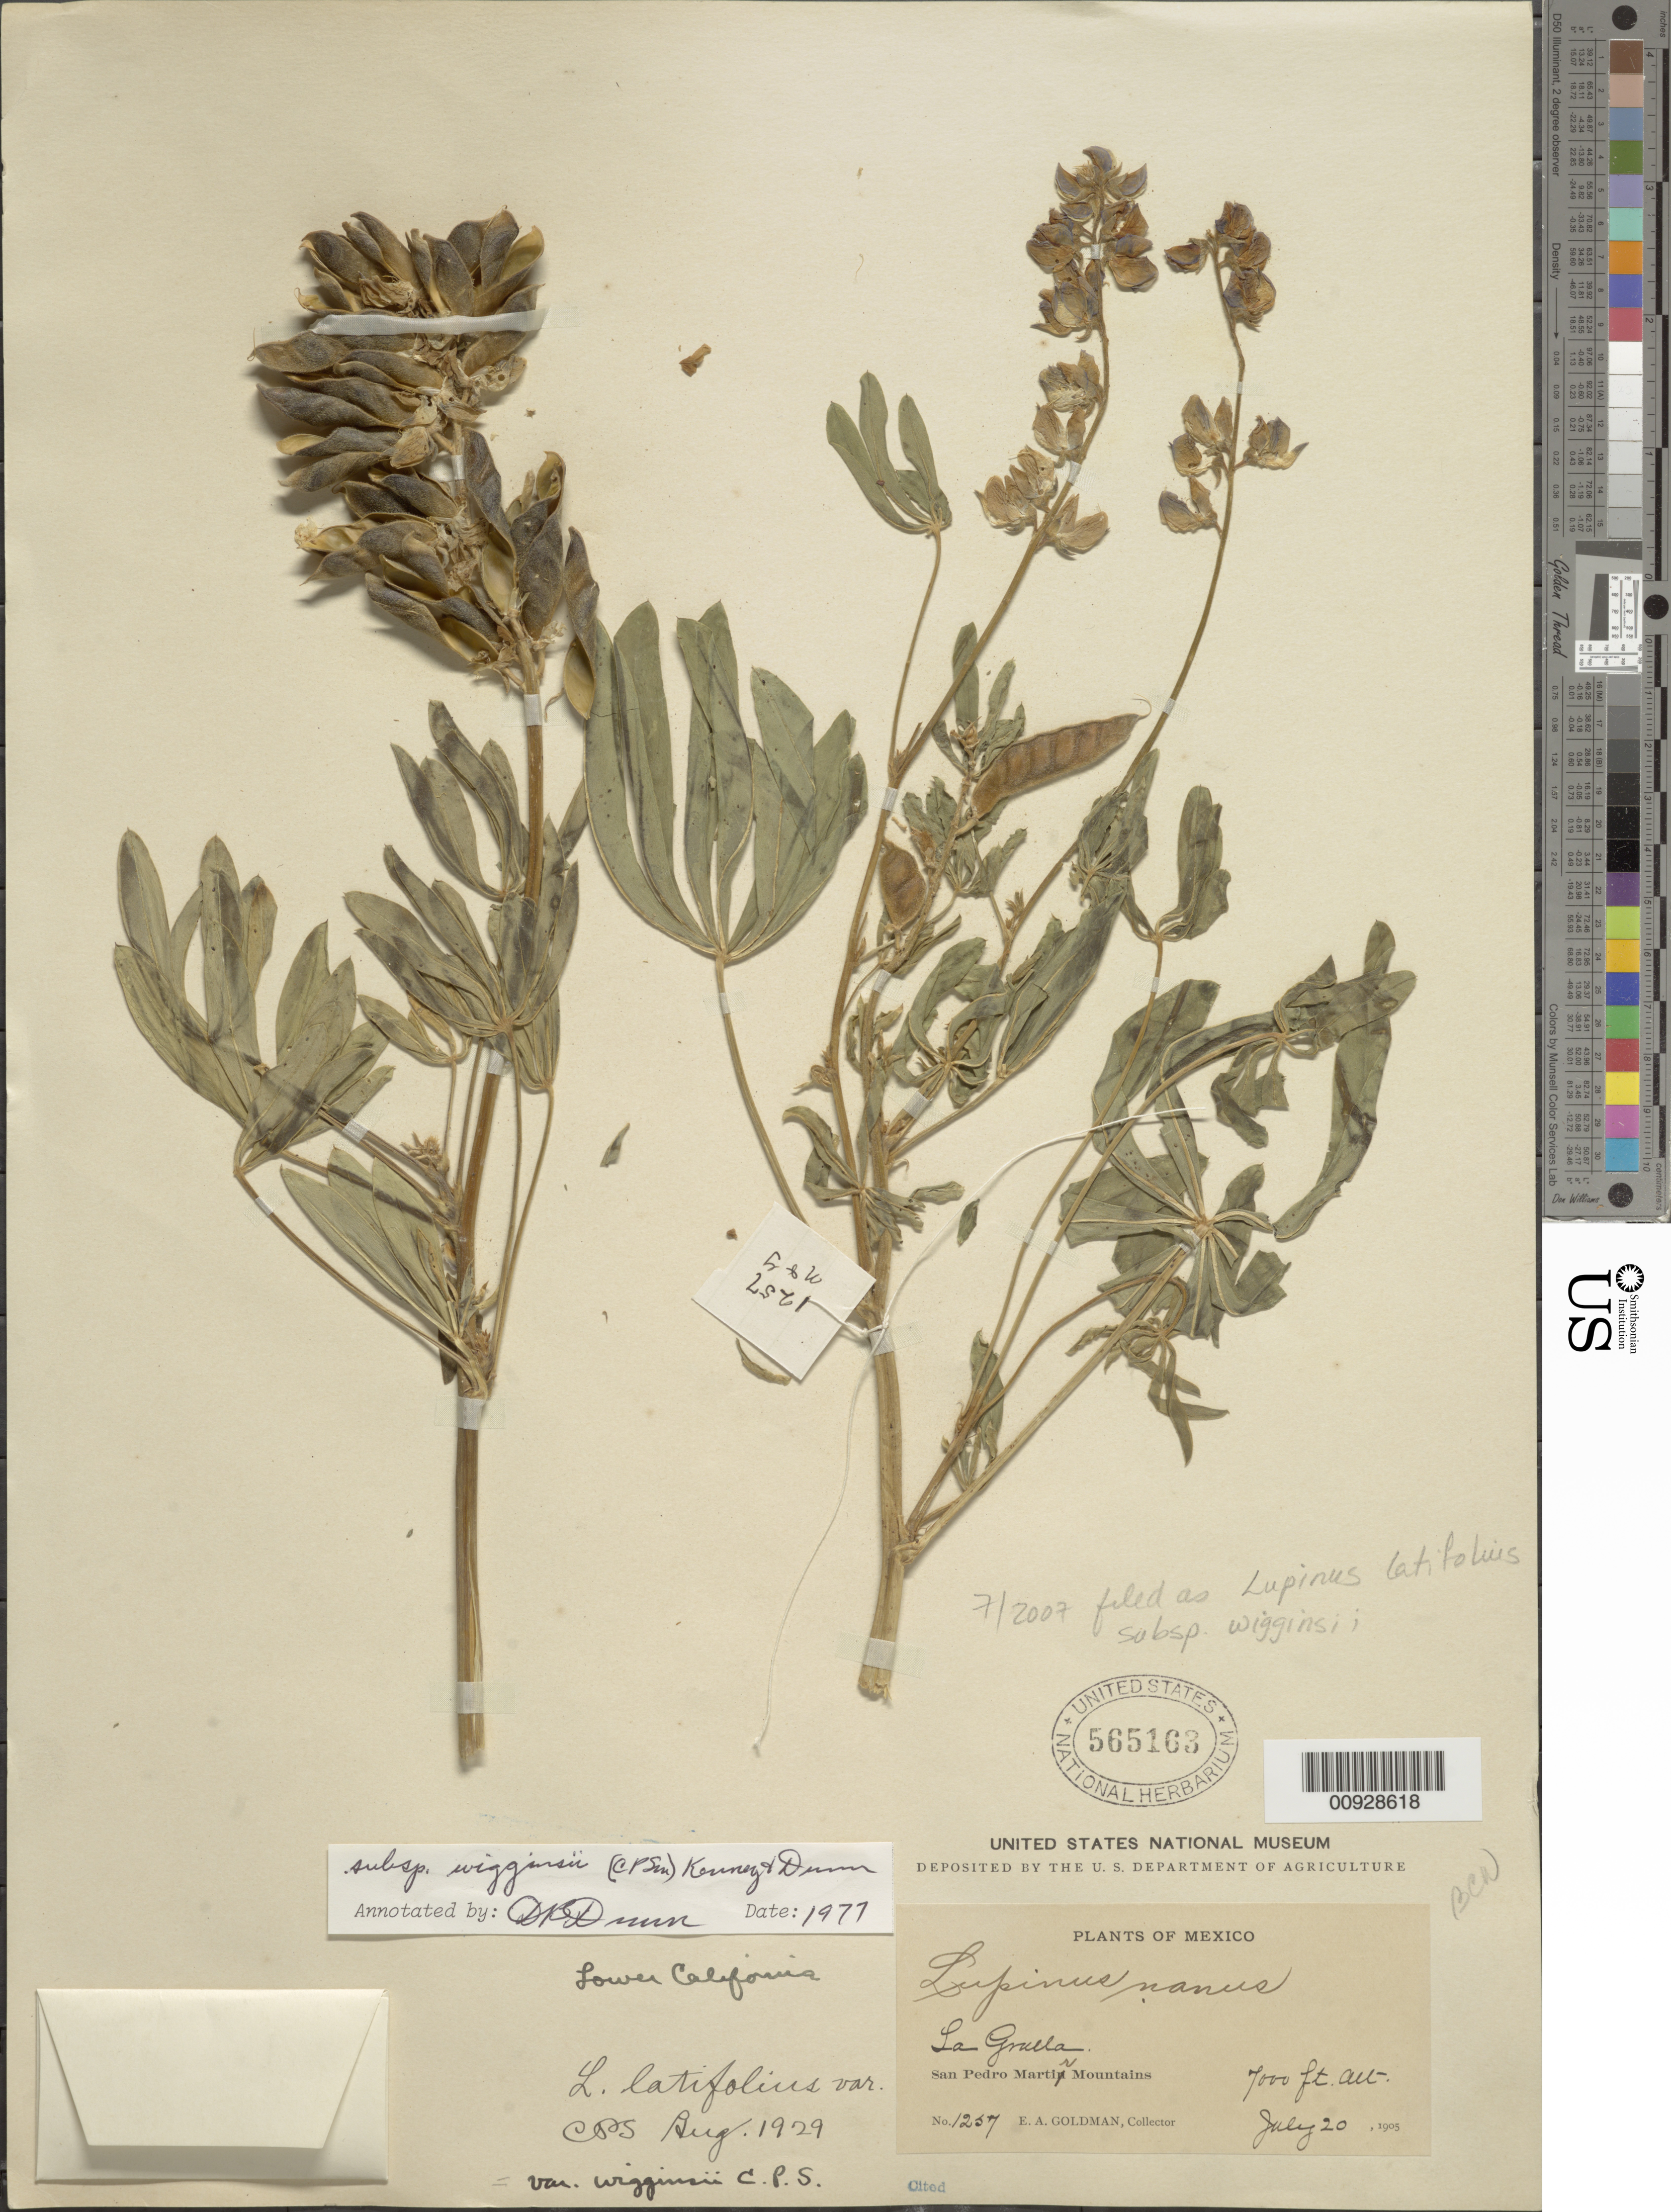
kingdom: Plantae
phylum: Tracheophyta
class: Magnoliopsida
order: Fabales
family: Fabaceae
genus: Lupinus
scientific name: Lupinus latifolius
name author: Lindl. ex J. Agardh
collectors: E. A. Goldman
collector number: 1257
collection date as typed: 20 Jul 1905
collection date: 1905-07-20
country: Mexico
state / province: Baja California Norte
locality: La Grulla. San Pedro Martir Mountains. Lower California.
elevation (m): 2134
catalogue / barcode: US 565163